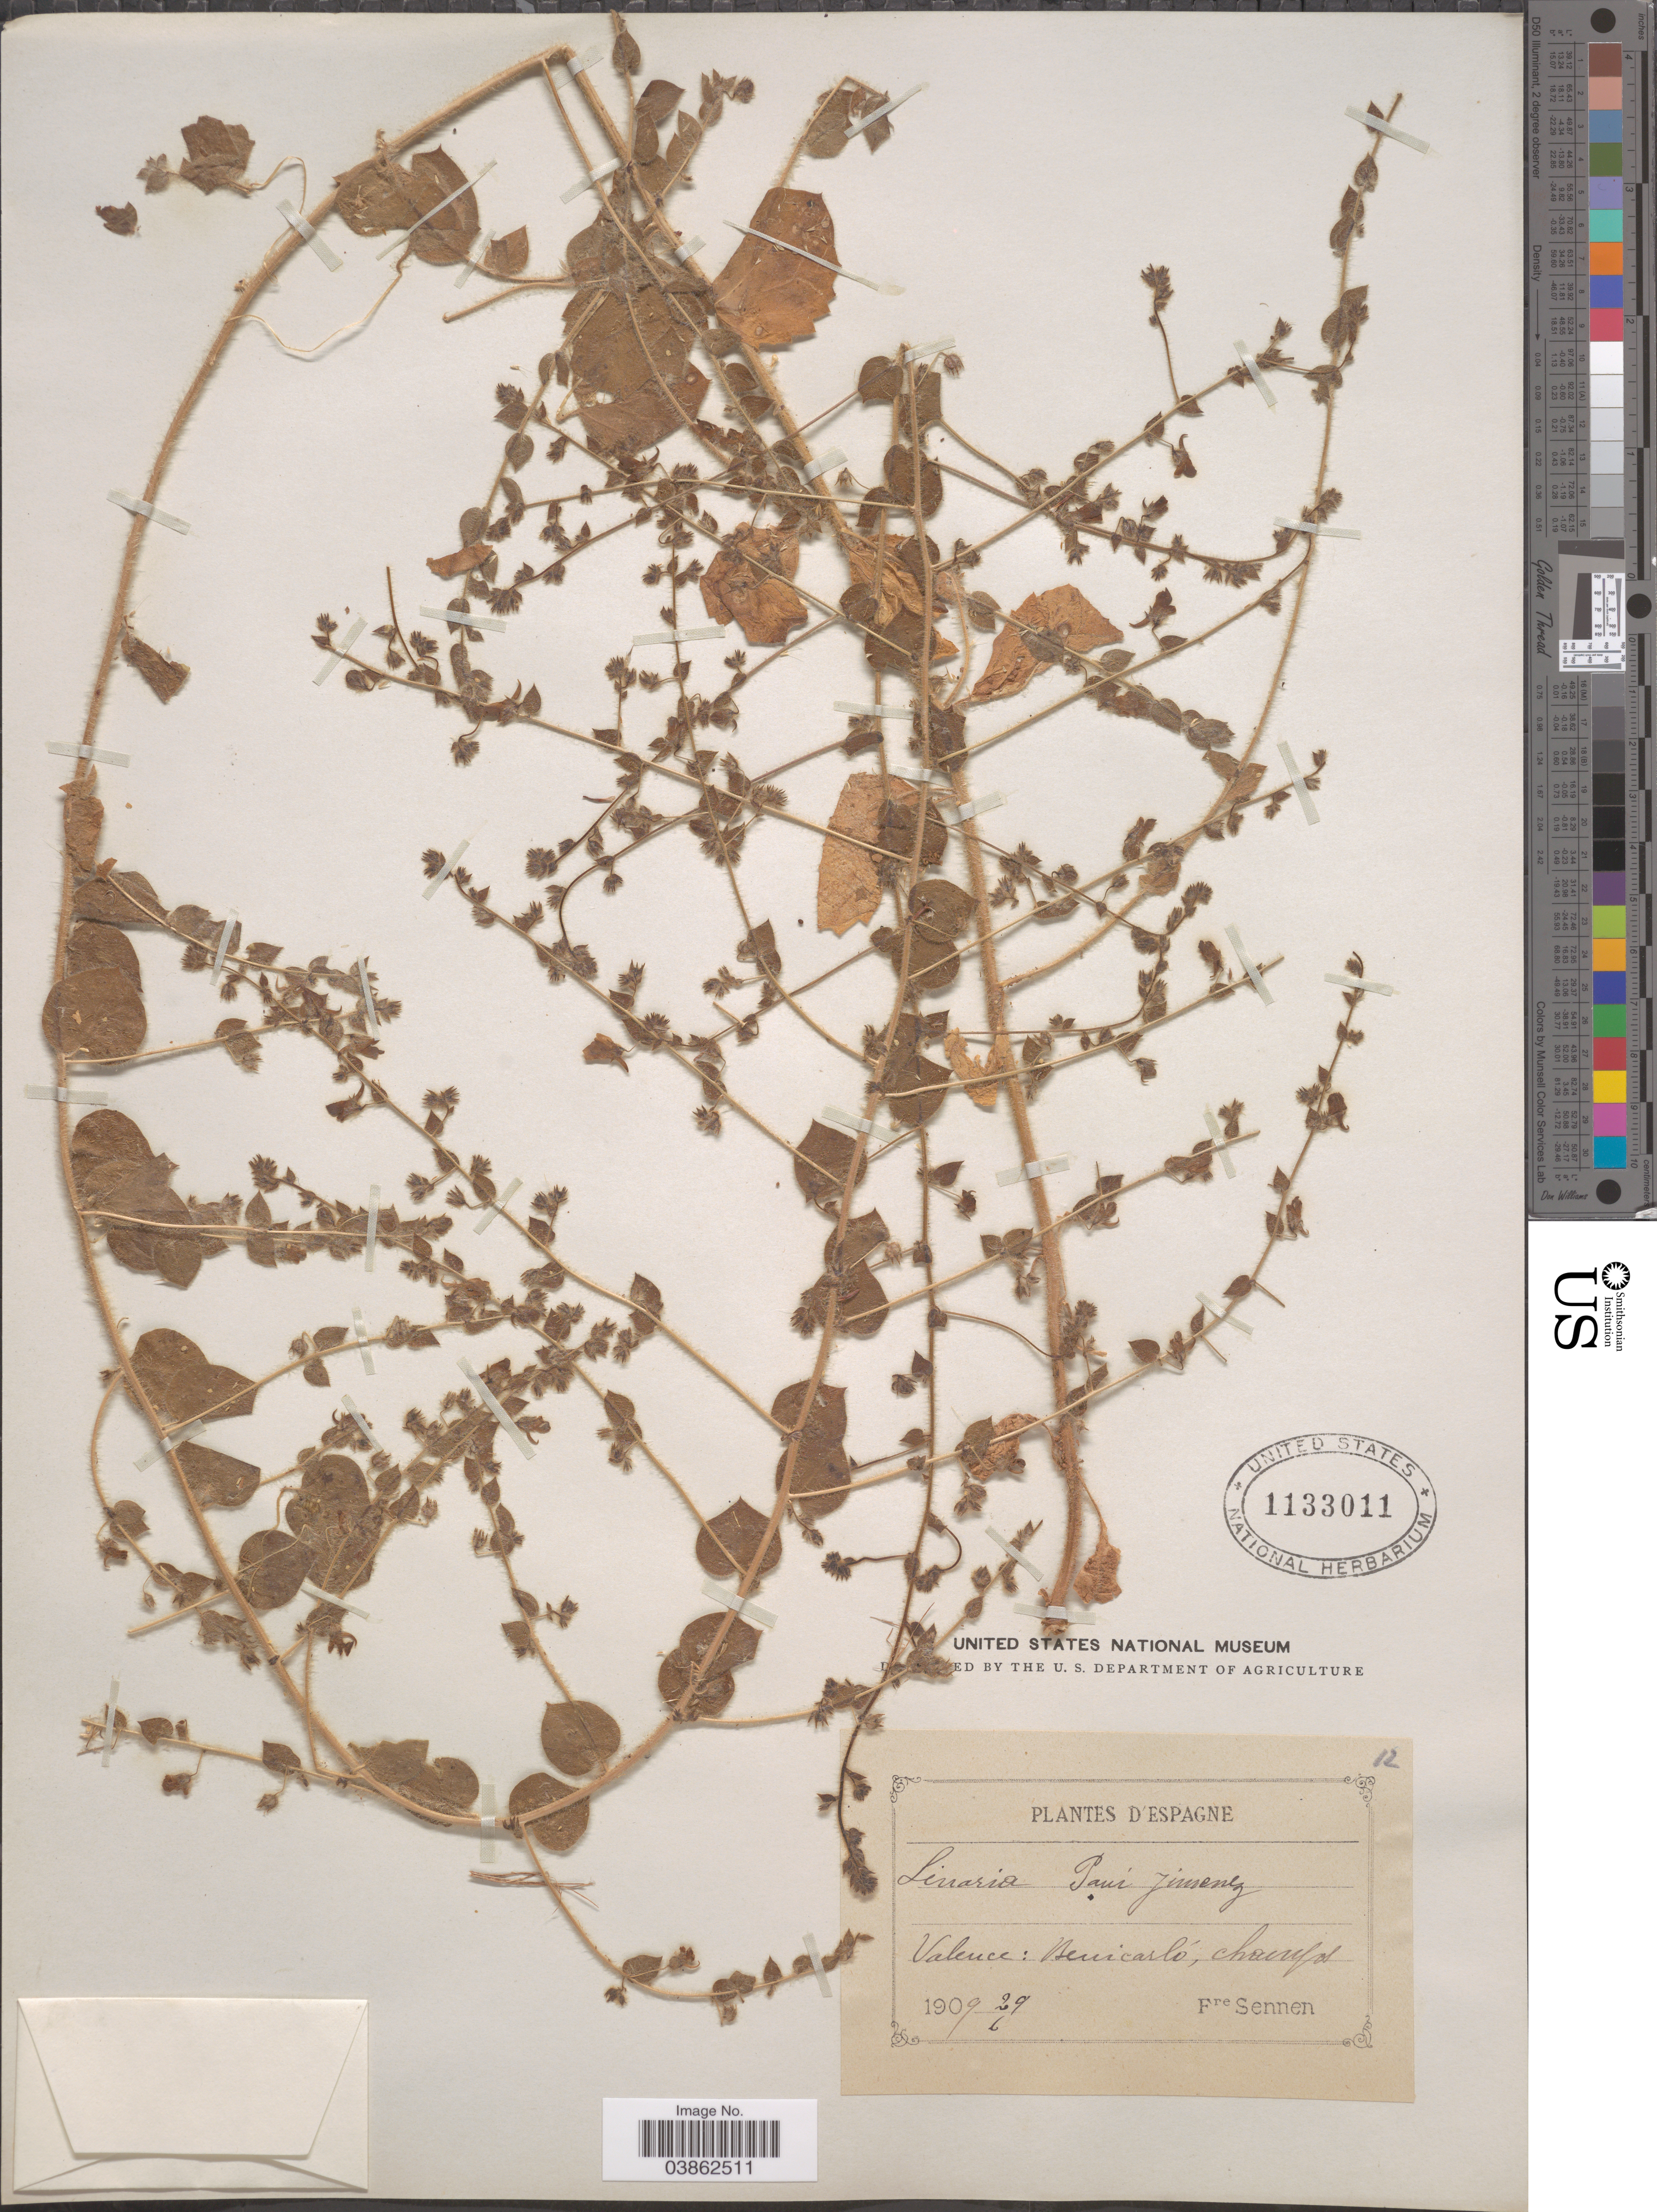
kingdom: Plantae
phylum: Tracheophyta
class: Magnoliopsida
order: Lamiales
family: Plantaginaceae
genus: Kickxia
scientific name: Kickxia spuria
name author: (L.) Dumort.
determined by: Strong, Mark T., (BOT), Smithsonian Institution - National Museum of Natural History (UNITED STATES)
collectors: E. Sennen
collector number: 12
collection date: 1909-06-29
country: Spain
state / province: Valenciana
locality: D'Espagne. Valence: Benicarló, champs.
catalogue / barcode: US 1133011